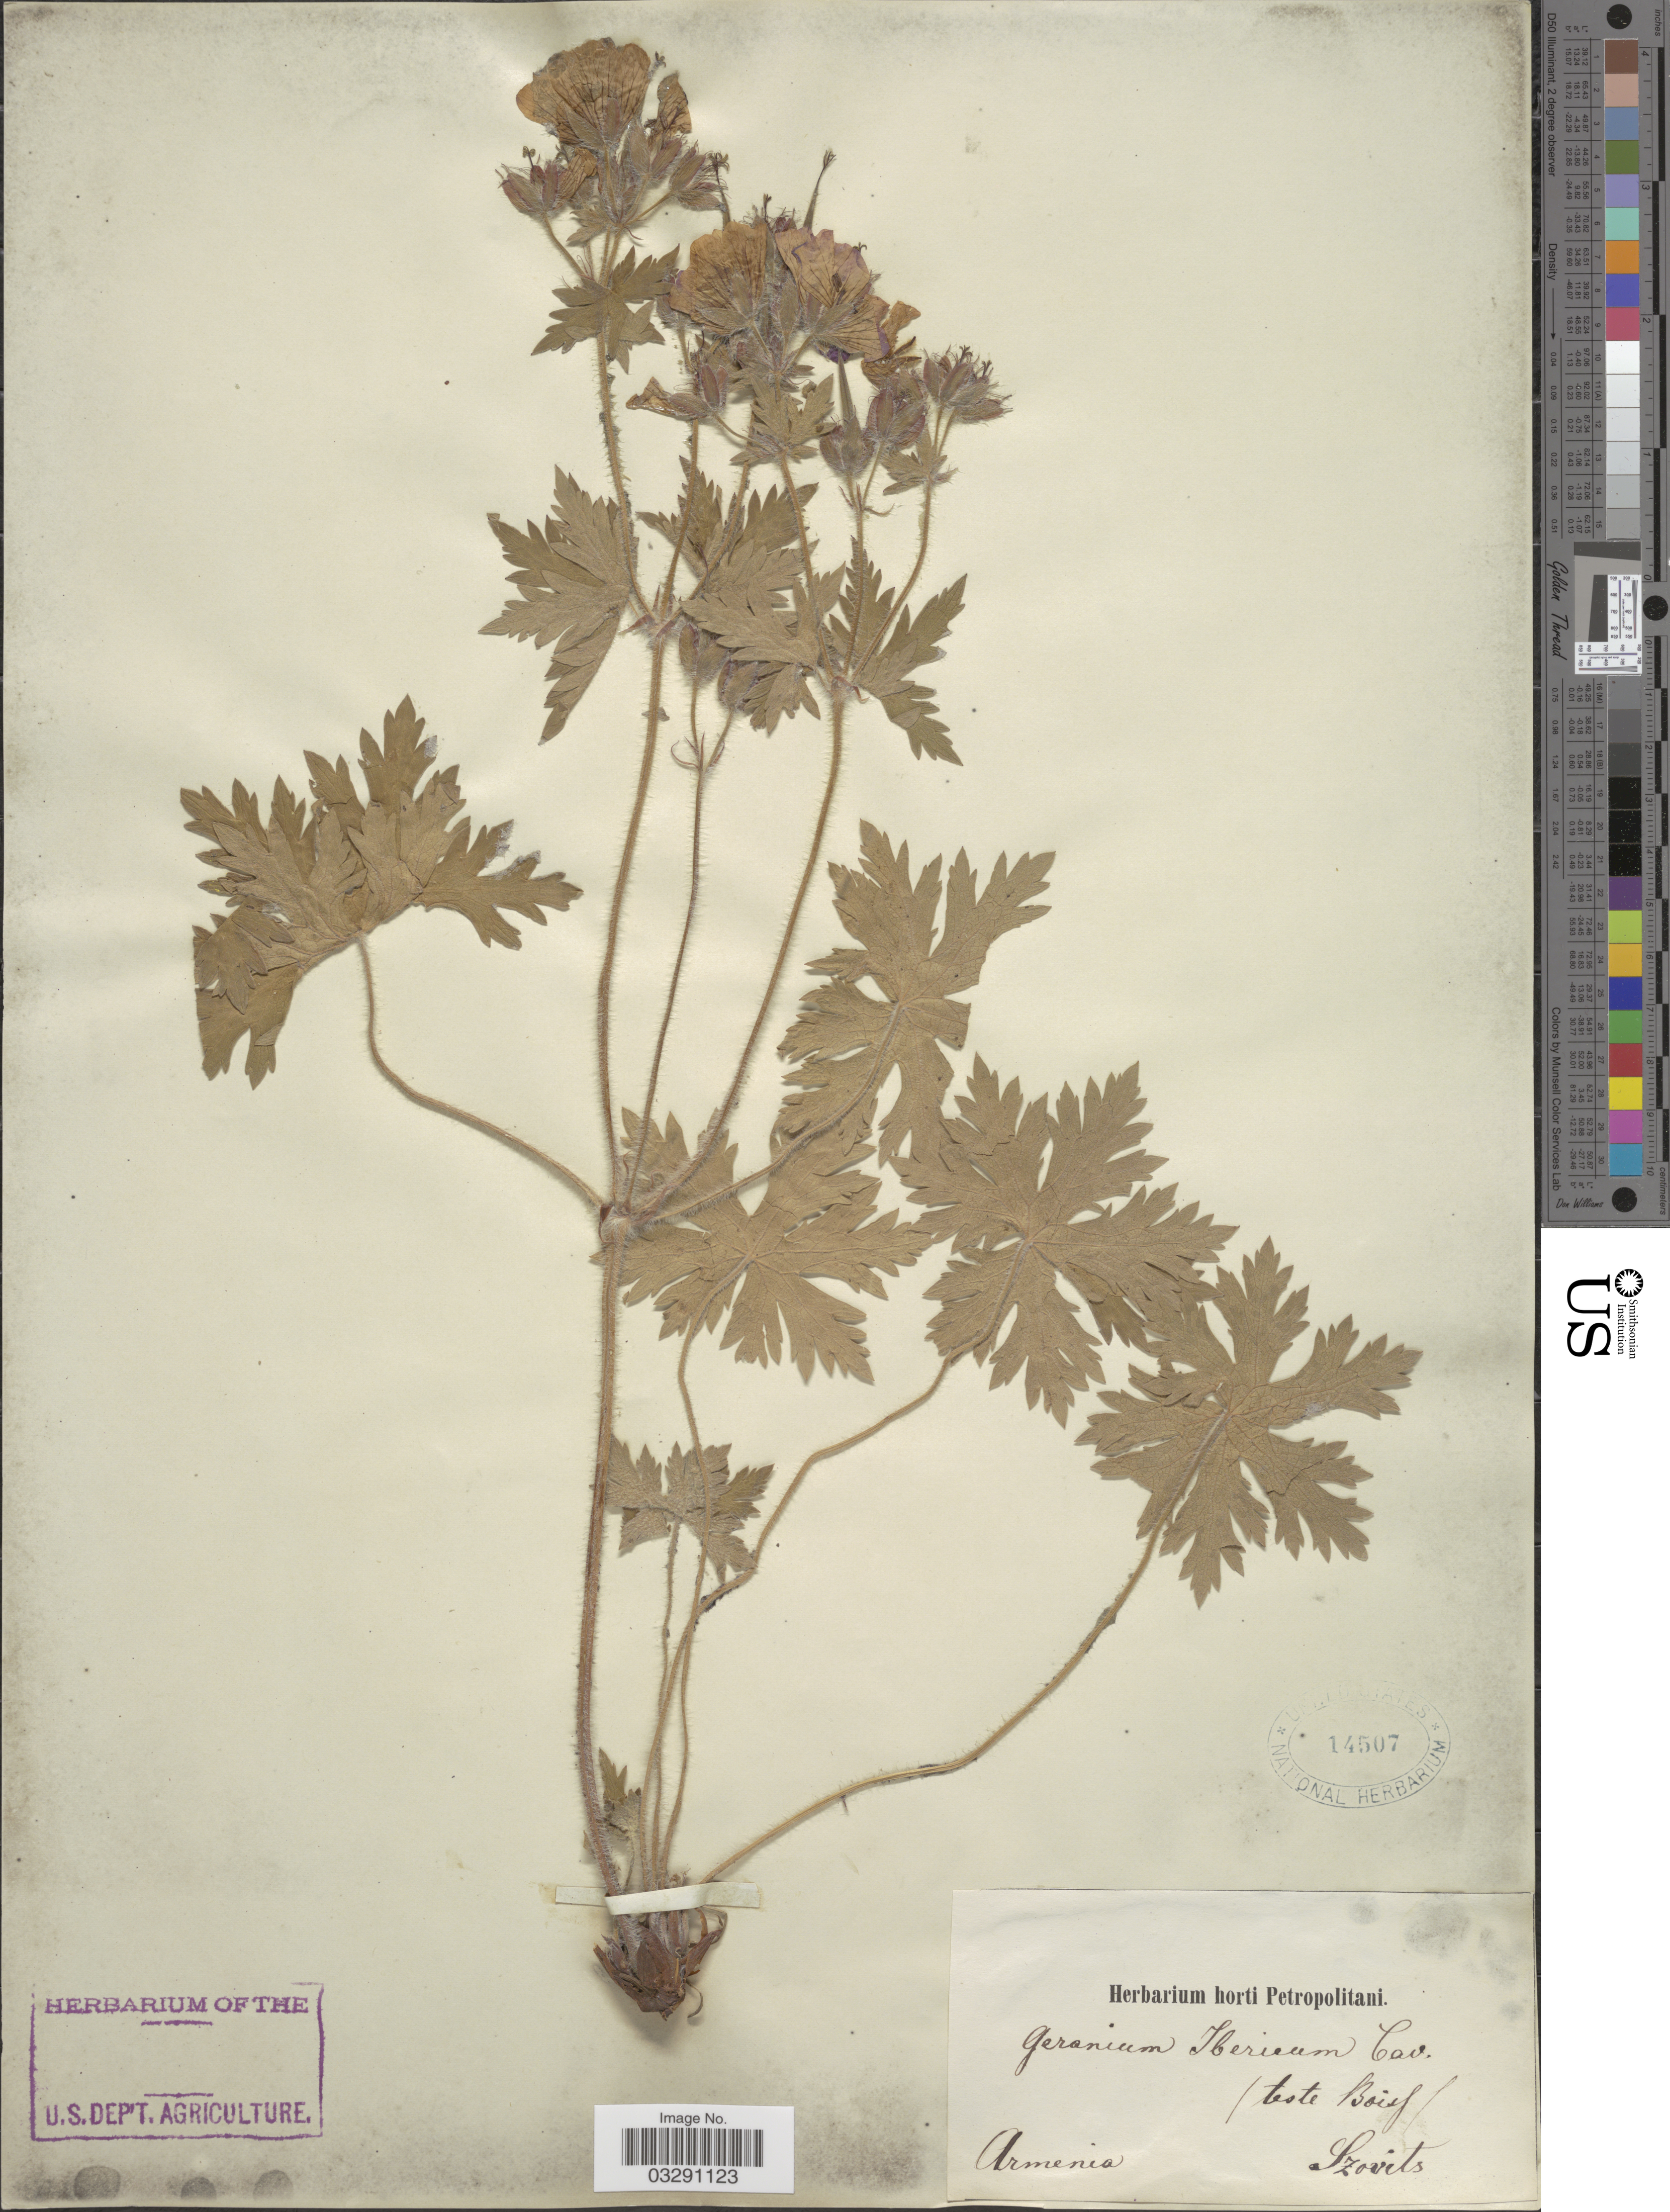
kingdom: Plantae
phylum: Tracheophyta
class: Magnoliopsida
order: Geraniales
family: Geraniaceae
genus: Geranium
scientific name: Geranium ibericum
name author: Cav.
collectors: Szovits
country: Armenia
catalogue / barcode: US 14507